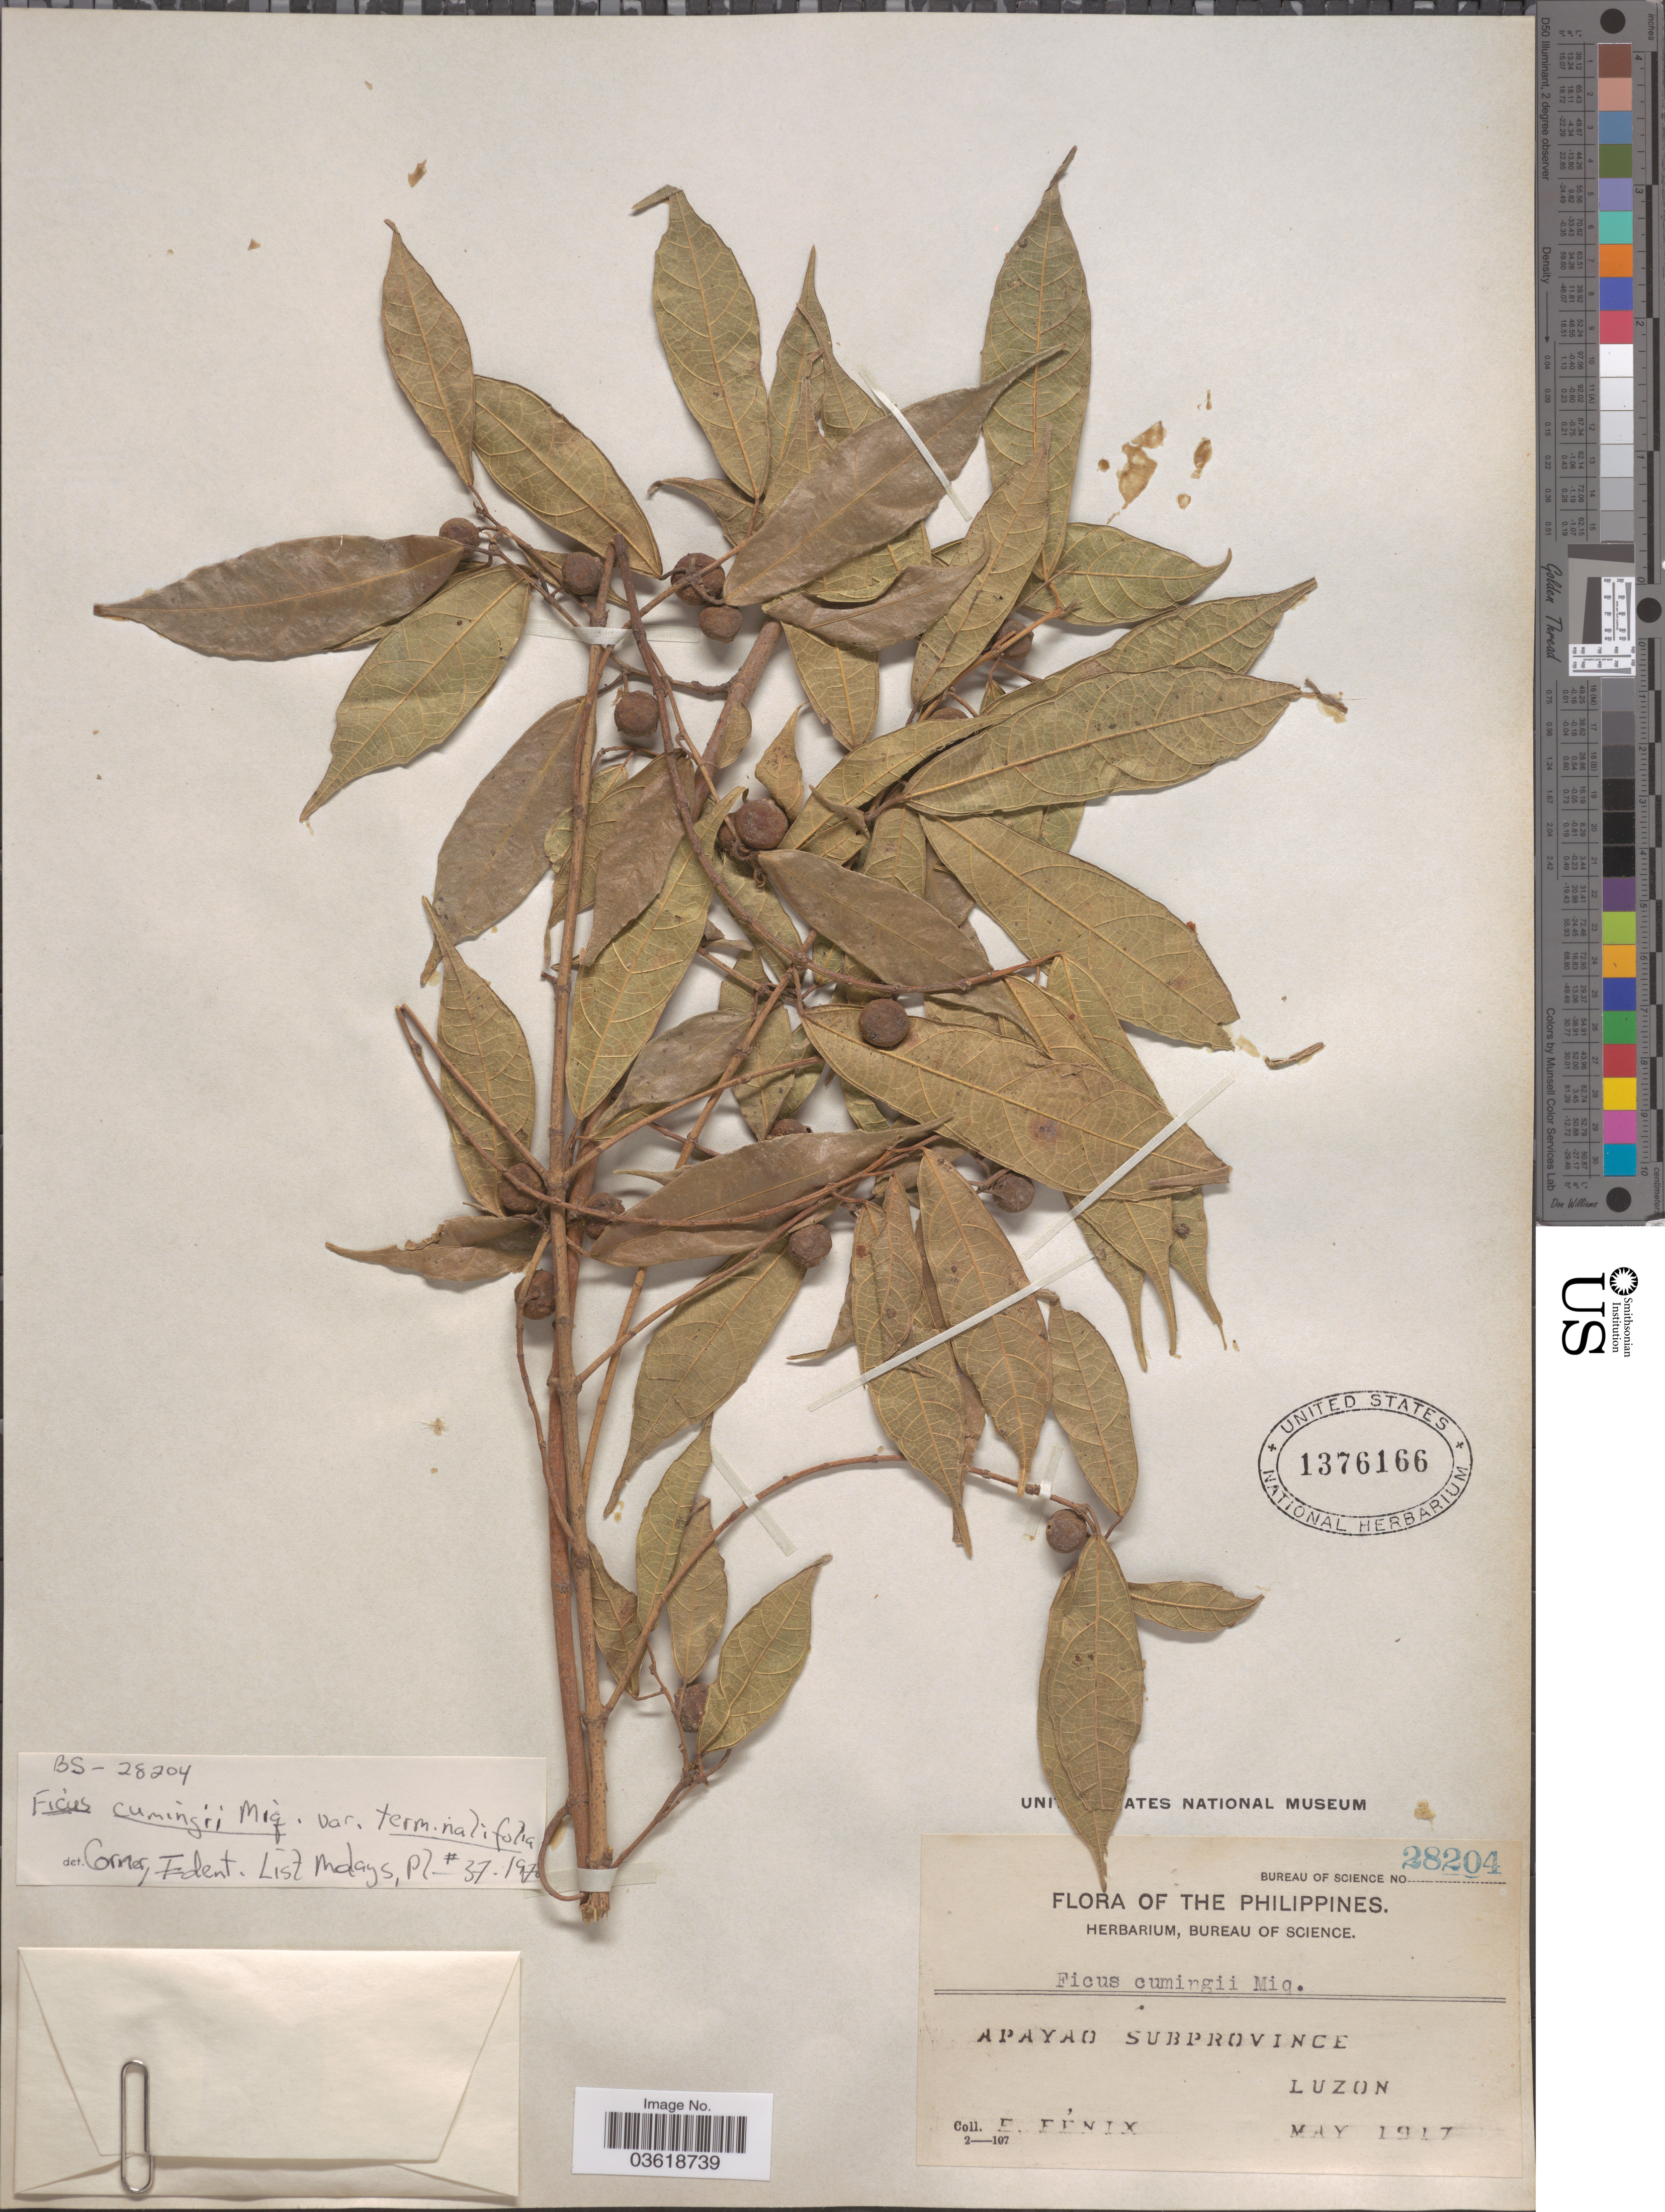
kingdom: Plantae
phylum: Tracheophyta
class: Magnoliopsida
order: Rosales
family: Moraceae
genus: Ficus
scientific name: Ficus terminalifolia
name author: Elmer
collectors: E. Fenix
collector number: Bureau of Science 28204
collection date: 1917-05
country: Philippines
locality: Apayao Subprovince. Luzon.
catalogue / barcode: US 1376166